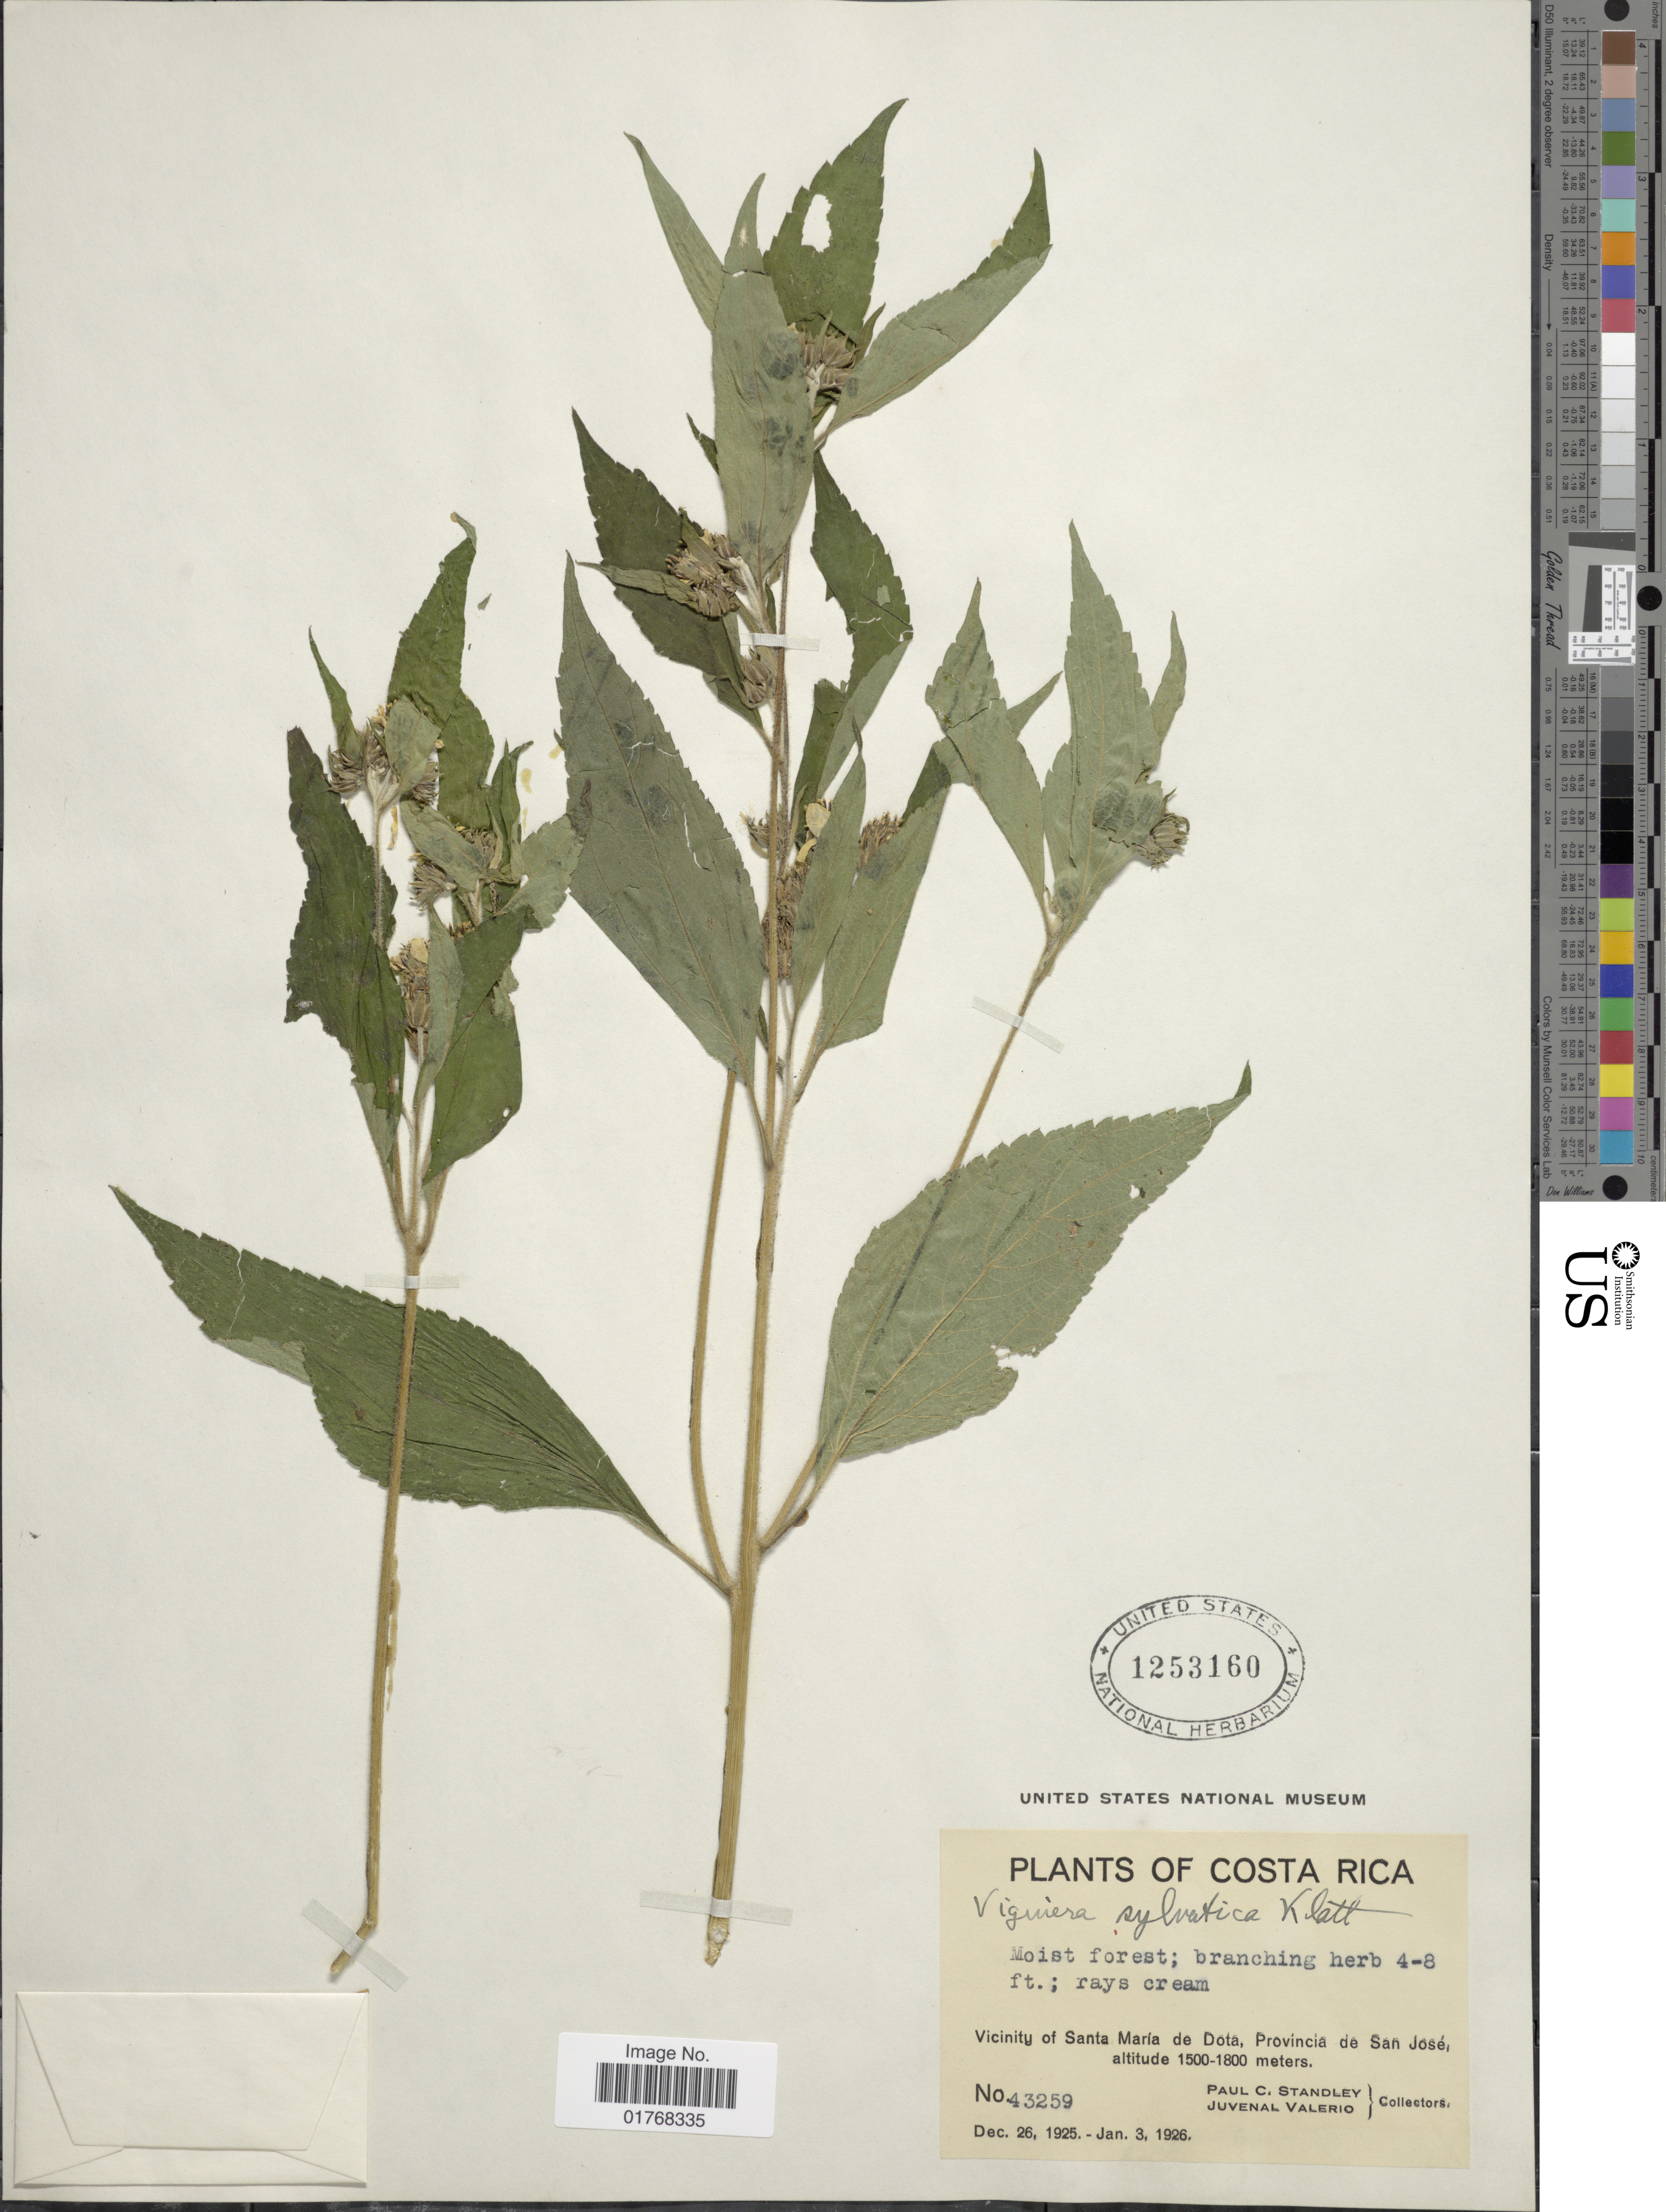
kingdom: Plantae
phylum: Tracheophyta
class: Magnoliopsida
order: Asterales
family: Asteraceae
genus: Viguiera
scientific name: Viguiera sylvatica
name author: Klatt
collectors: P. C. Standley & J. Valerio R.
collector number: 43259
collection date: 1925-12-26/1926-01-03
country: Costa Rica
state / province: San José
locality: Vicinity of Santa Maria de Dota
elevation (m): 1500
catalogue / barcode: US 1253160